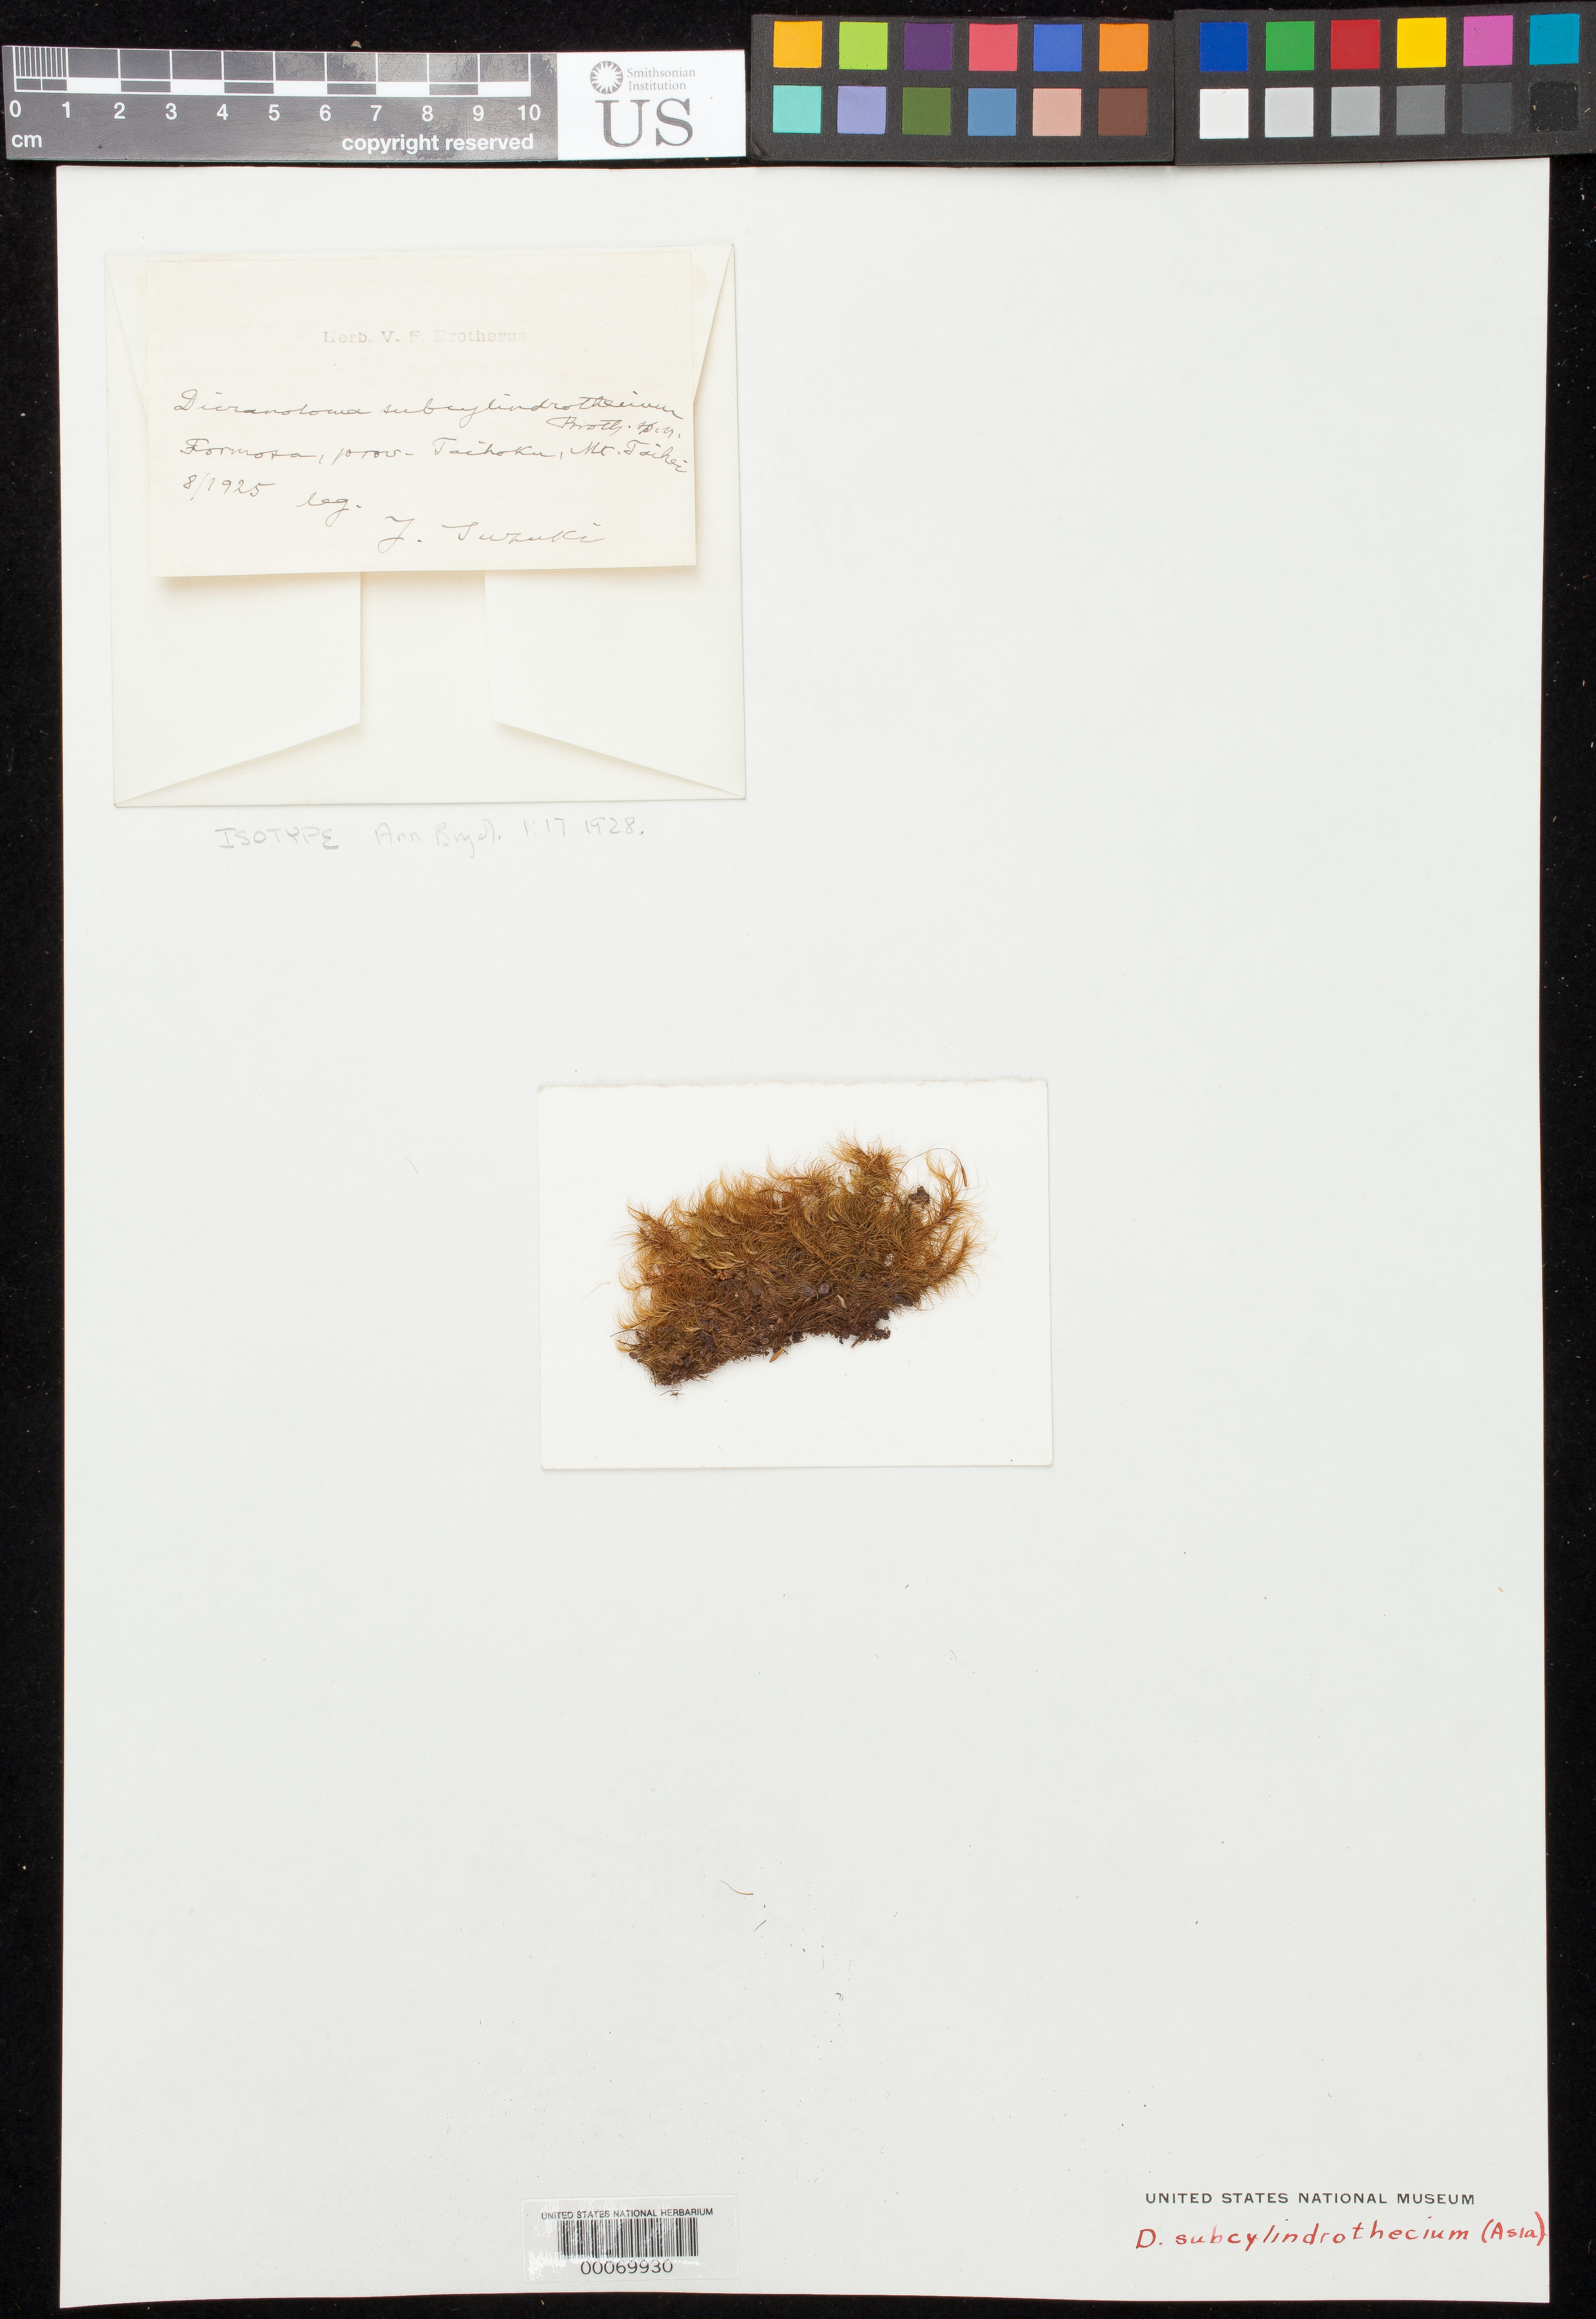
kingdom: Plantae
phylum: Bryophyta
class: Bryopsida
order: Dicranales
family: Dicranaceae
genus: Dicranoloma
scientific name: Dicranoloma subcylindrothecium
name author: Broth.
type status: Isotype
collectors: S. Suzuki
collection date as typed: Aug 1925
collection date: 1925-08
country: Taiwan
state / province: Taihoku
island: Taiwan [Formosa]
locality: Mt. Taihei. (modern-day Keelung, New Taipei City, Taipei and Yilan County)